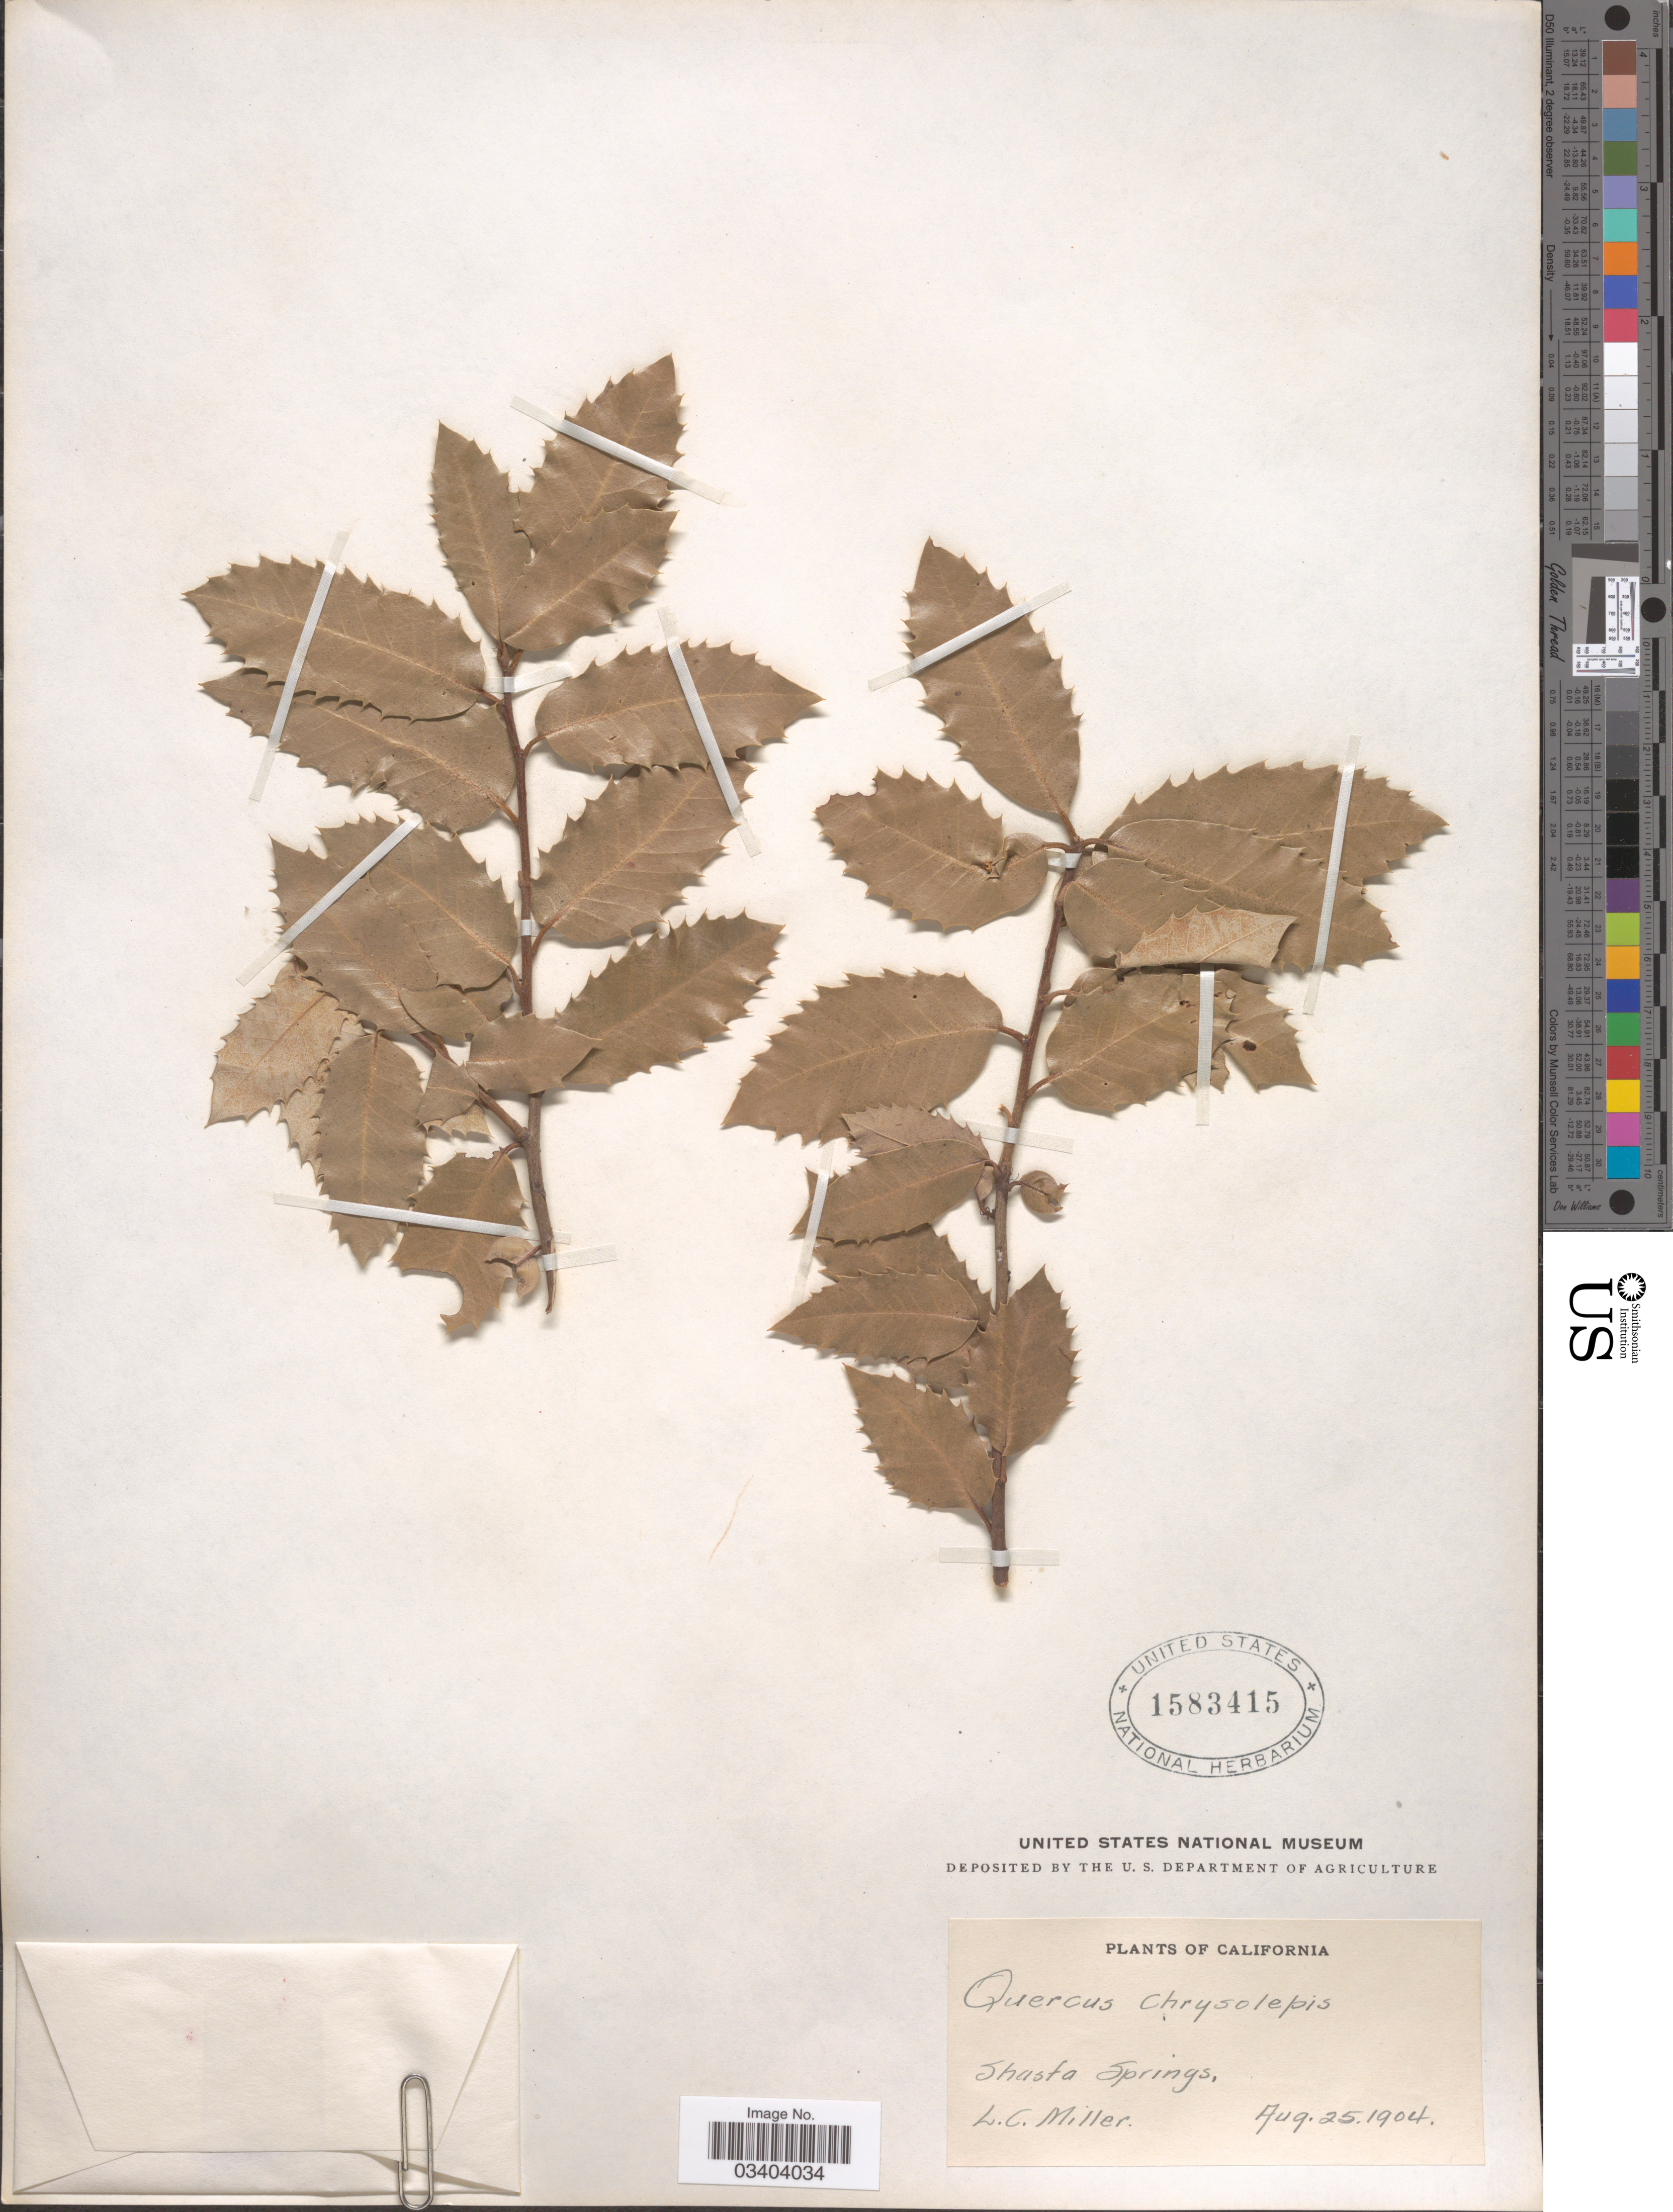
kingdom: Plantae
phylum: Tracheophyta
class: Magnoliopsida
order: Fagales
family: Fagaceae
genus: Quercus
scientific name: Quercus chrysolepis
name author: Liebm.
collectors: L. Miller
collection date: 1904-08-25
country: United States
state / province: California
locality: Shasta Springs.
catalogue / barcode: US 1583415